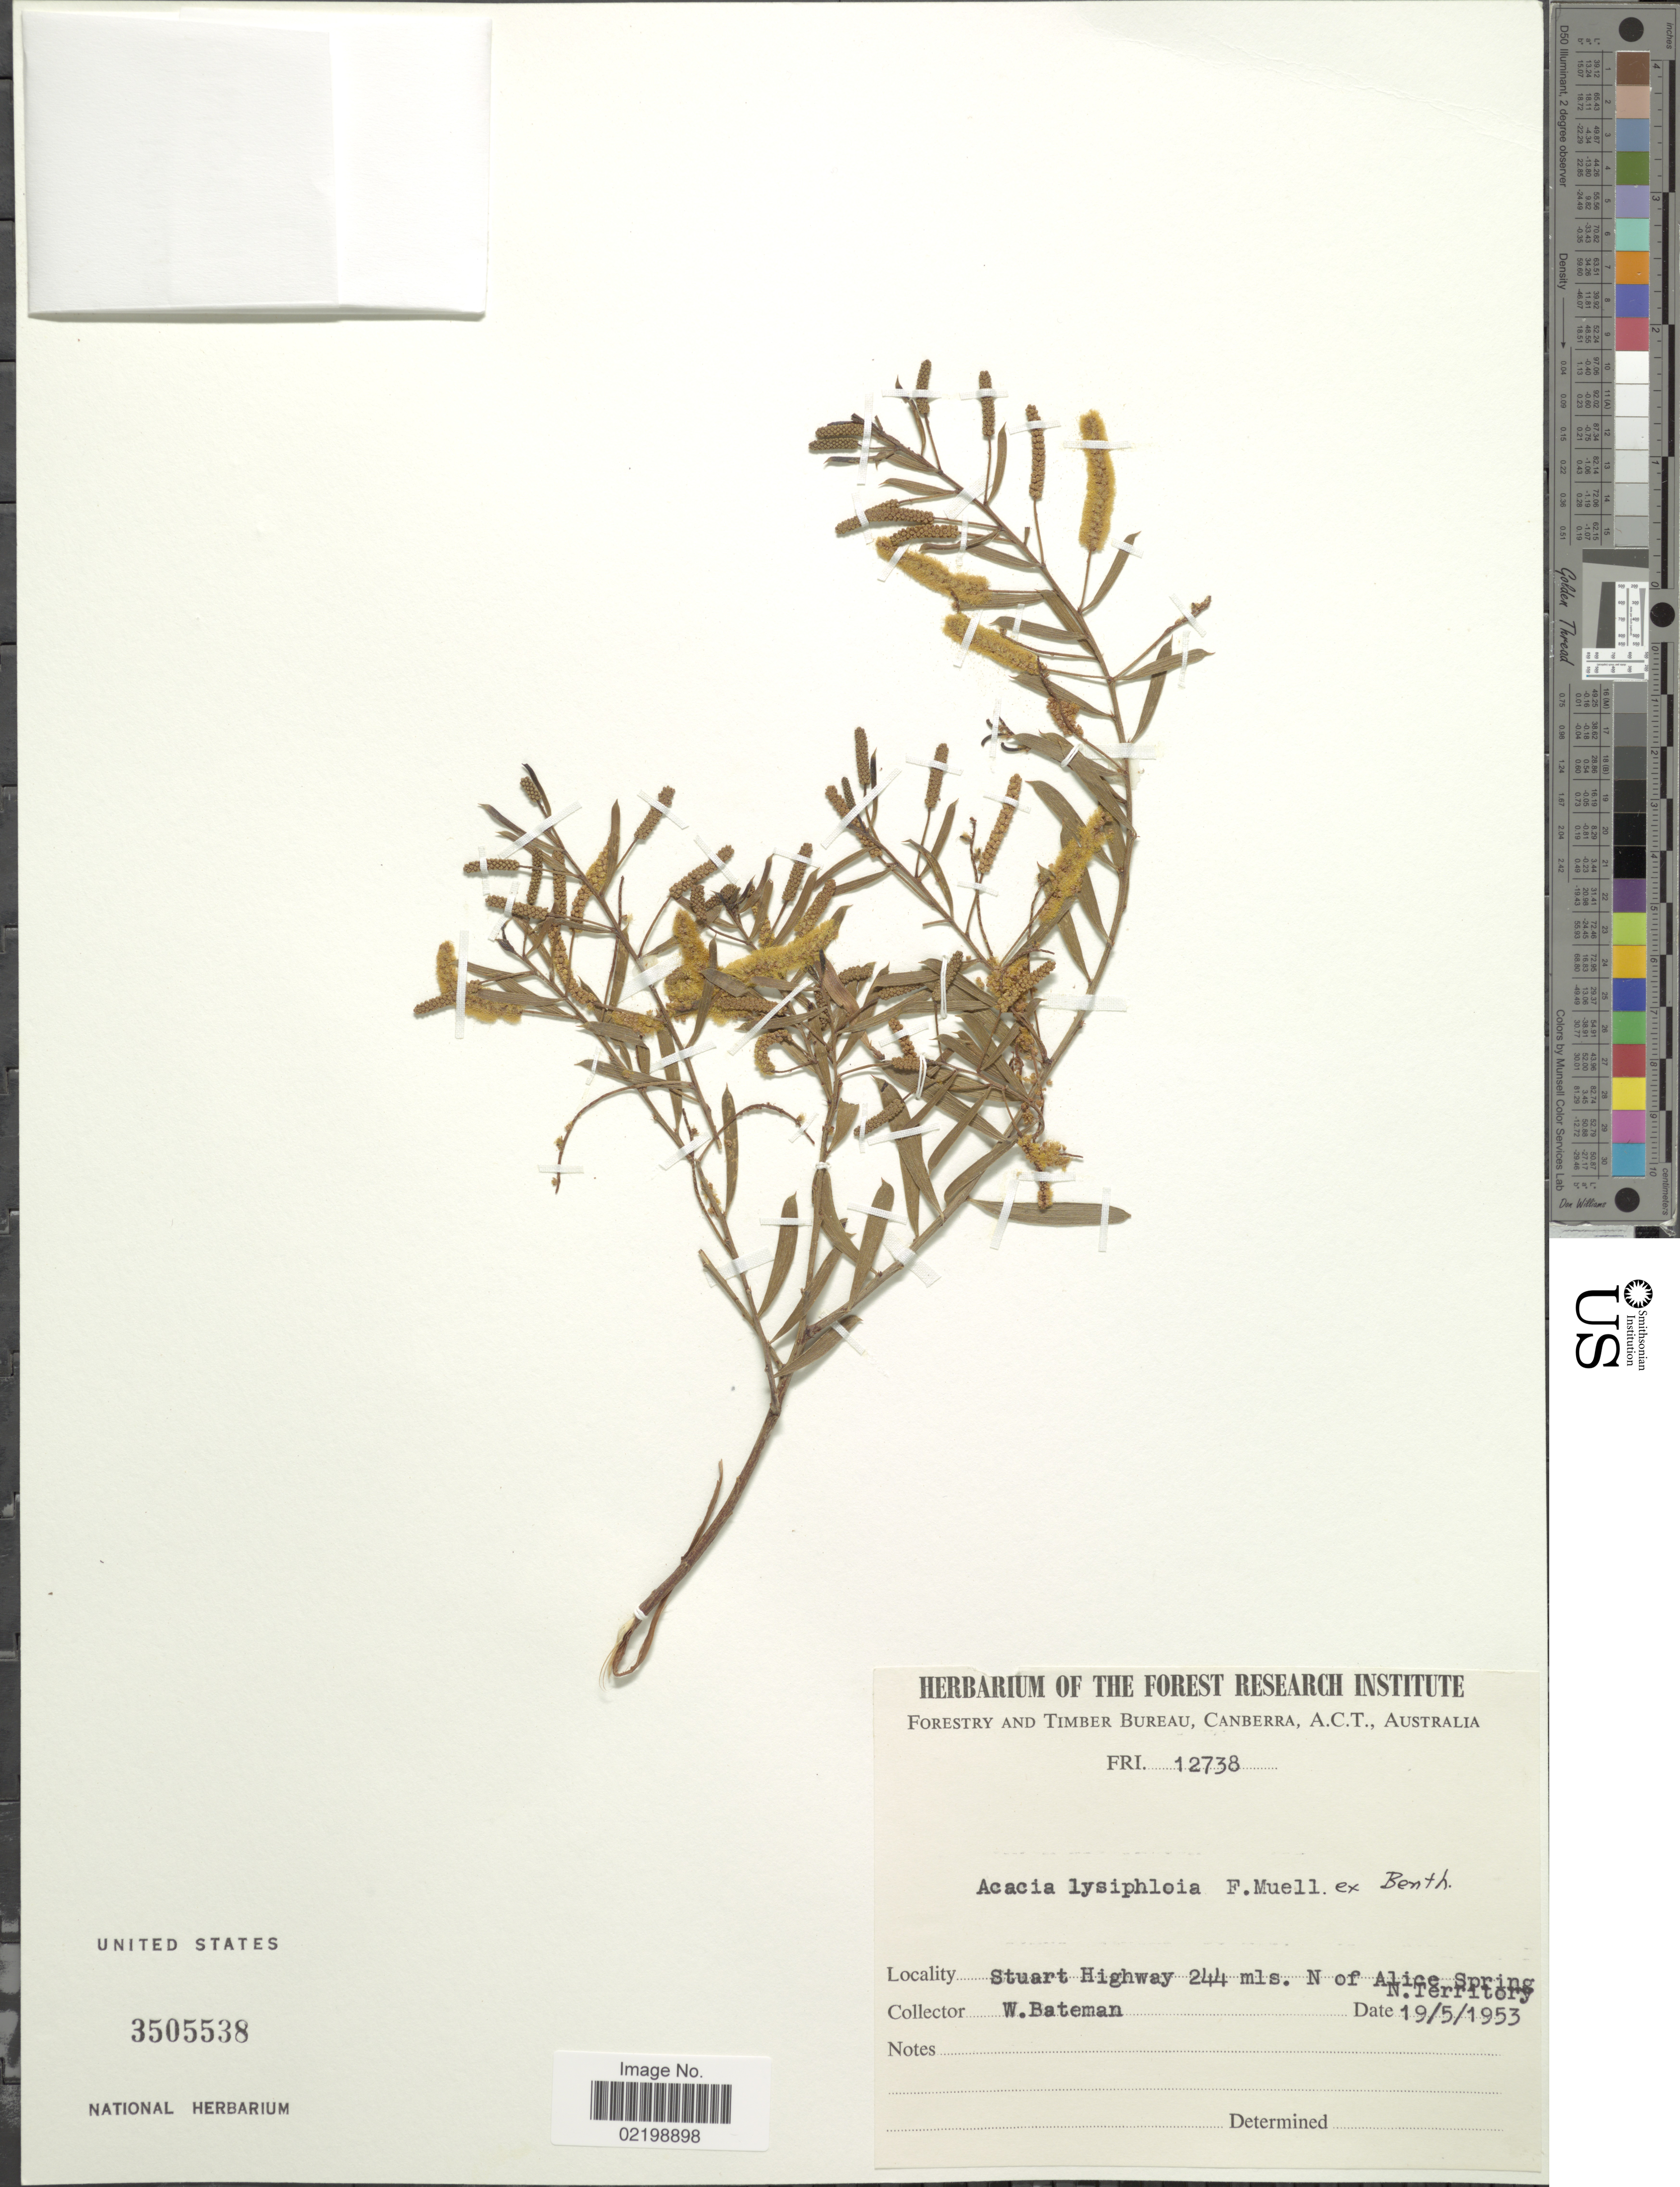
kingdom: Plantae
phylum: Tracheophyta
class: Magnoliopsida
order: Fabales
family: Fabaceae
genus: Acacia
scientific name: Acacia lysiphloia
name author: F. Muell.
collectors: W. Bateman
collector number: FRI 12737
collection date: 1953-05-19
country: Australia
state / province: Northern Territory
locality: Stuart Highway 244 mls, N. of Alice Spring, N. Territory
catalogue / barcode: US 3505538